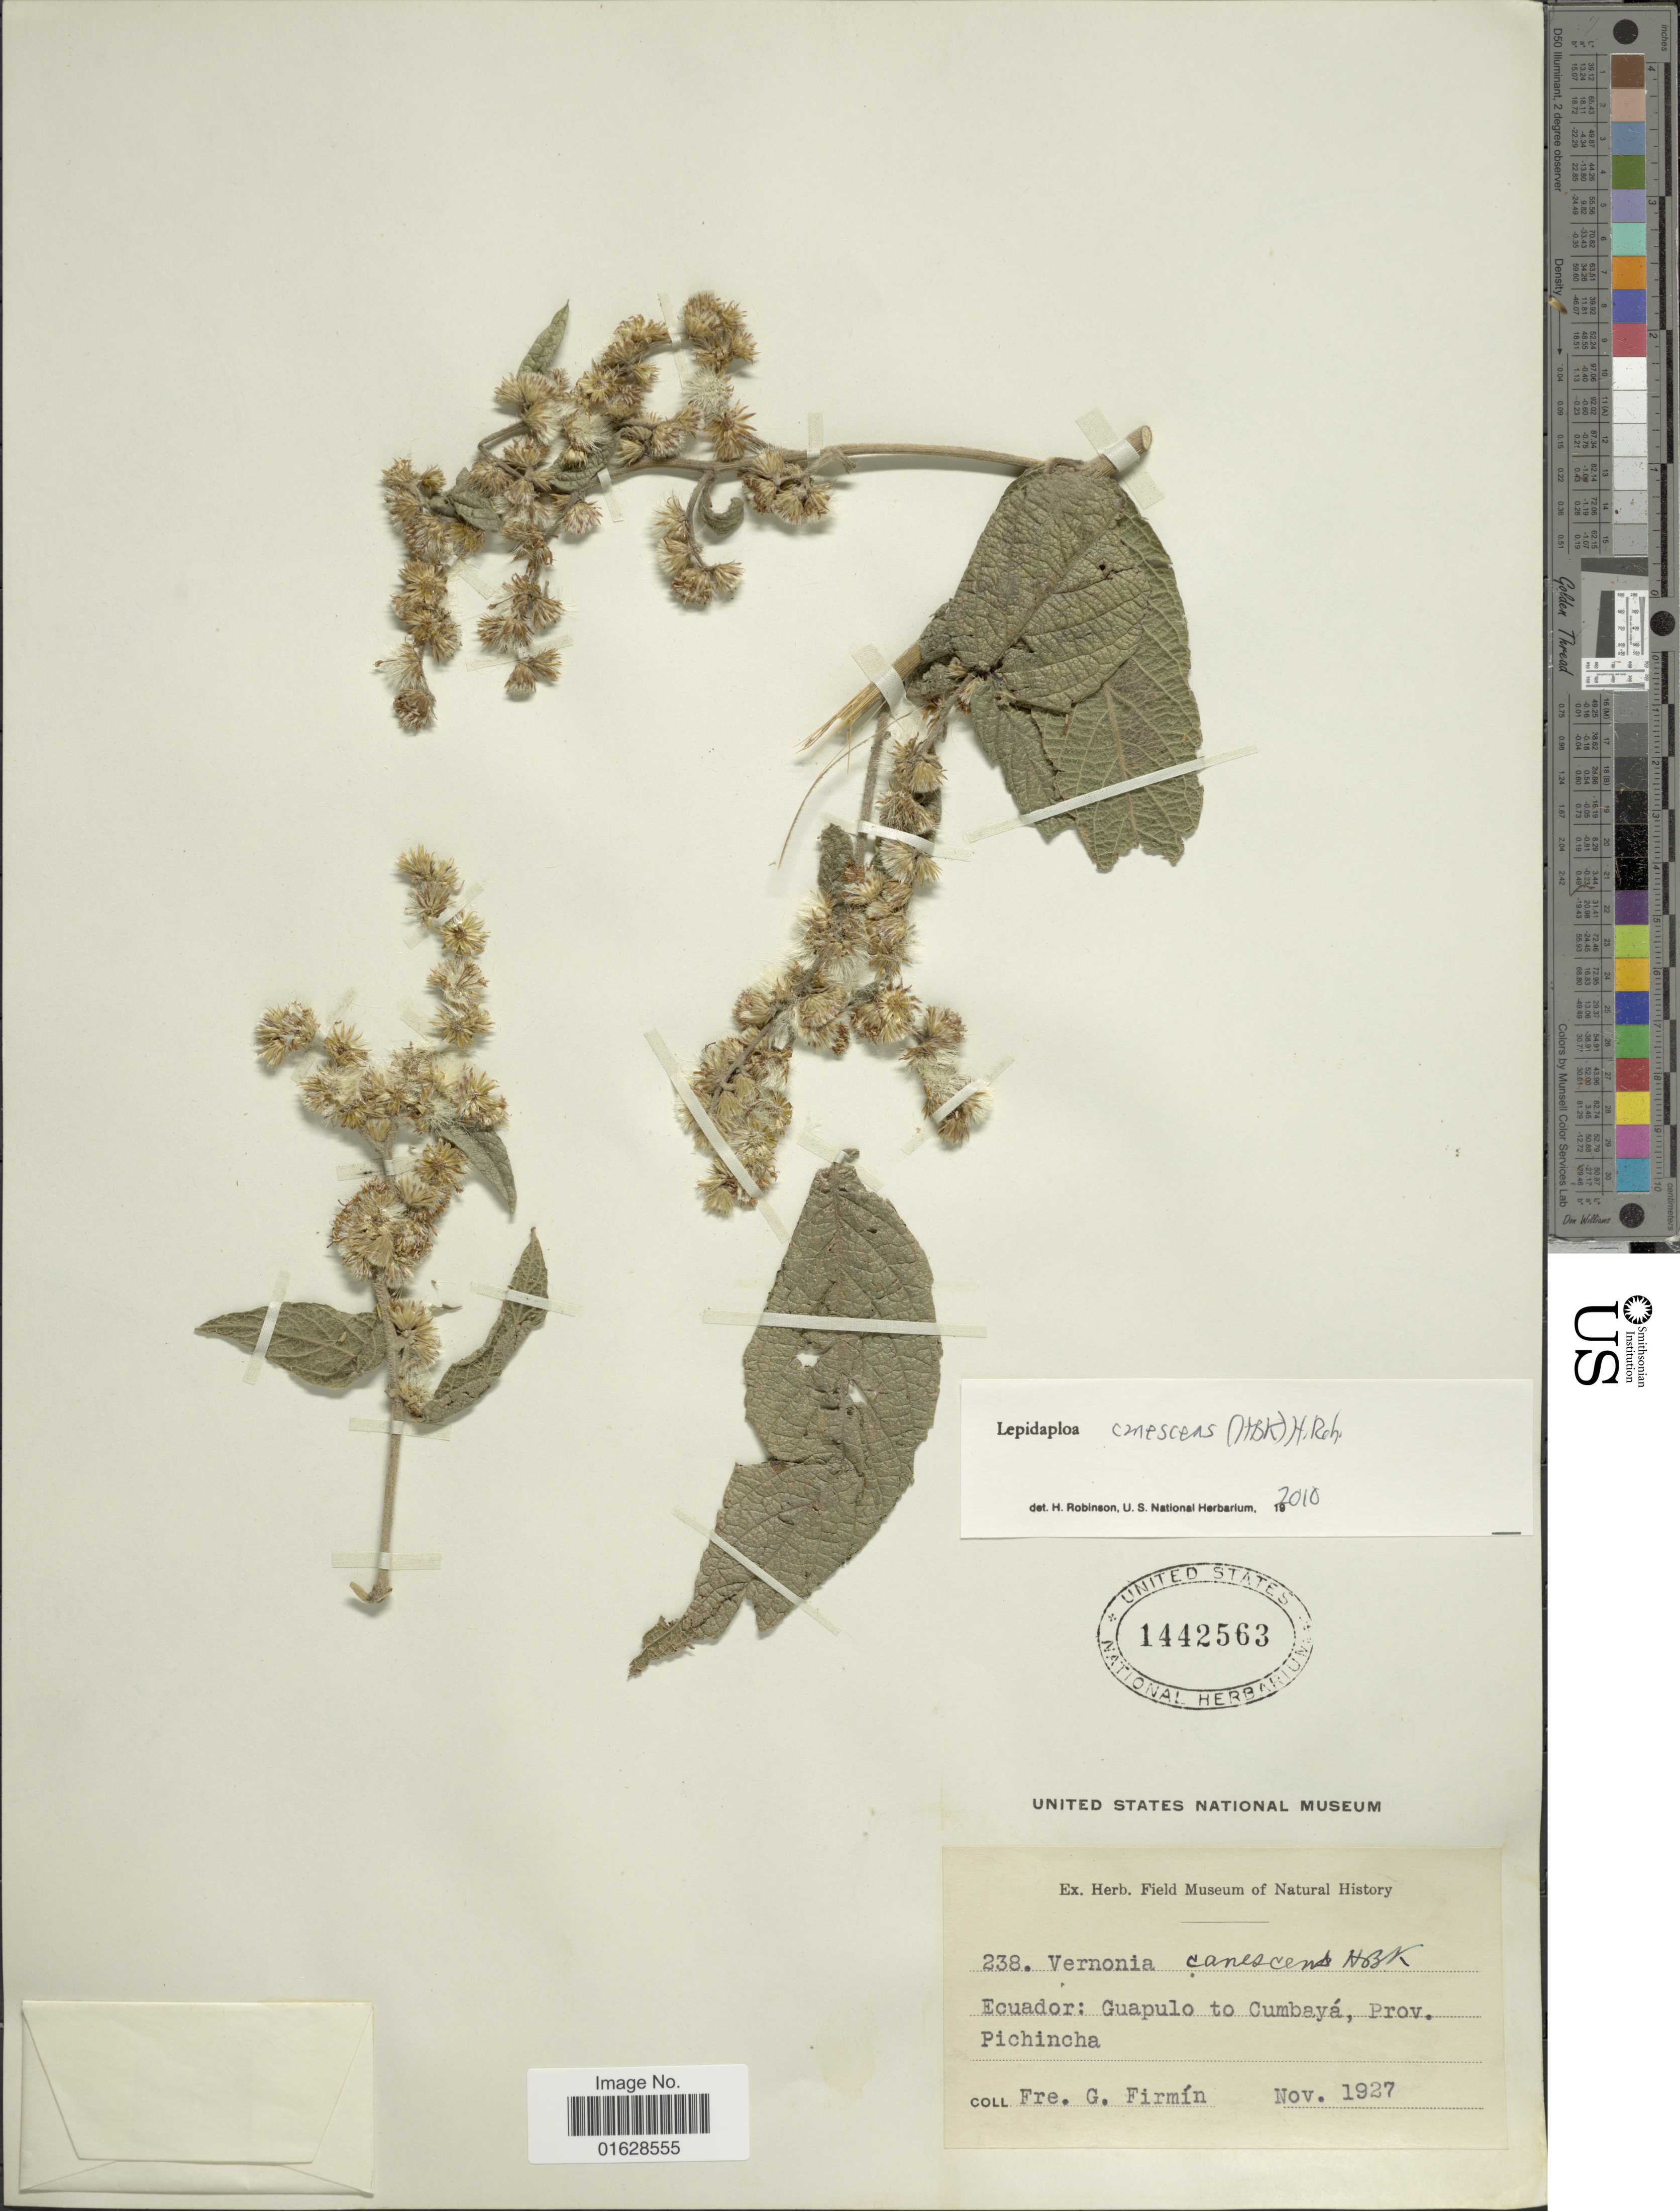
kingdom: Plantae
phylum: Tracheophyta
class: Magnoliopsida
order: Asterales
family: Asteraceae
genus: Lepidaploa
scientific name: Lepidaploa canescens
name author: (Kunth) H. Rob.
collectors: F. Firmin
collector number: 238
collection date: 1927-11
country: Ecuador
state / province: Pichincha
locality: Ecuador: Guapulo to Cumbaya, Prov. Pichincha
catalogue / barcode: US 1442563